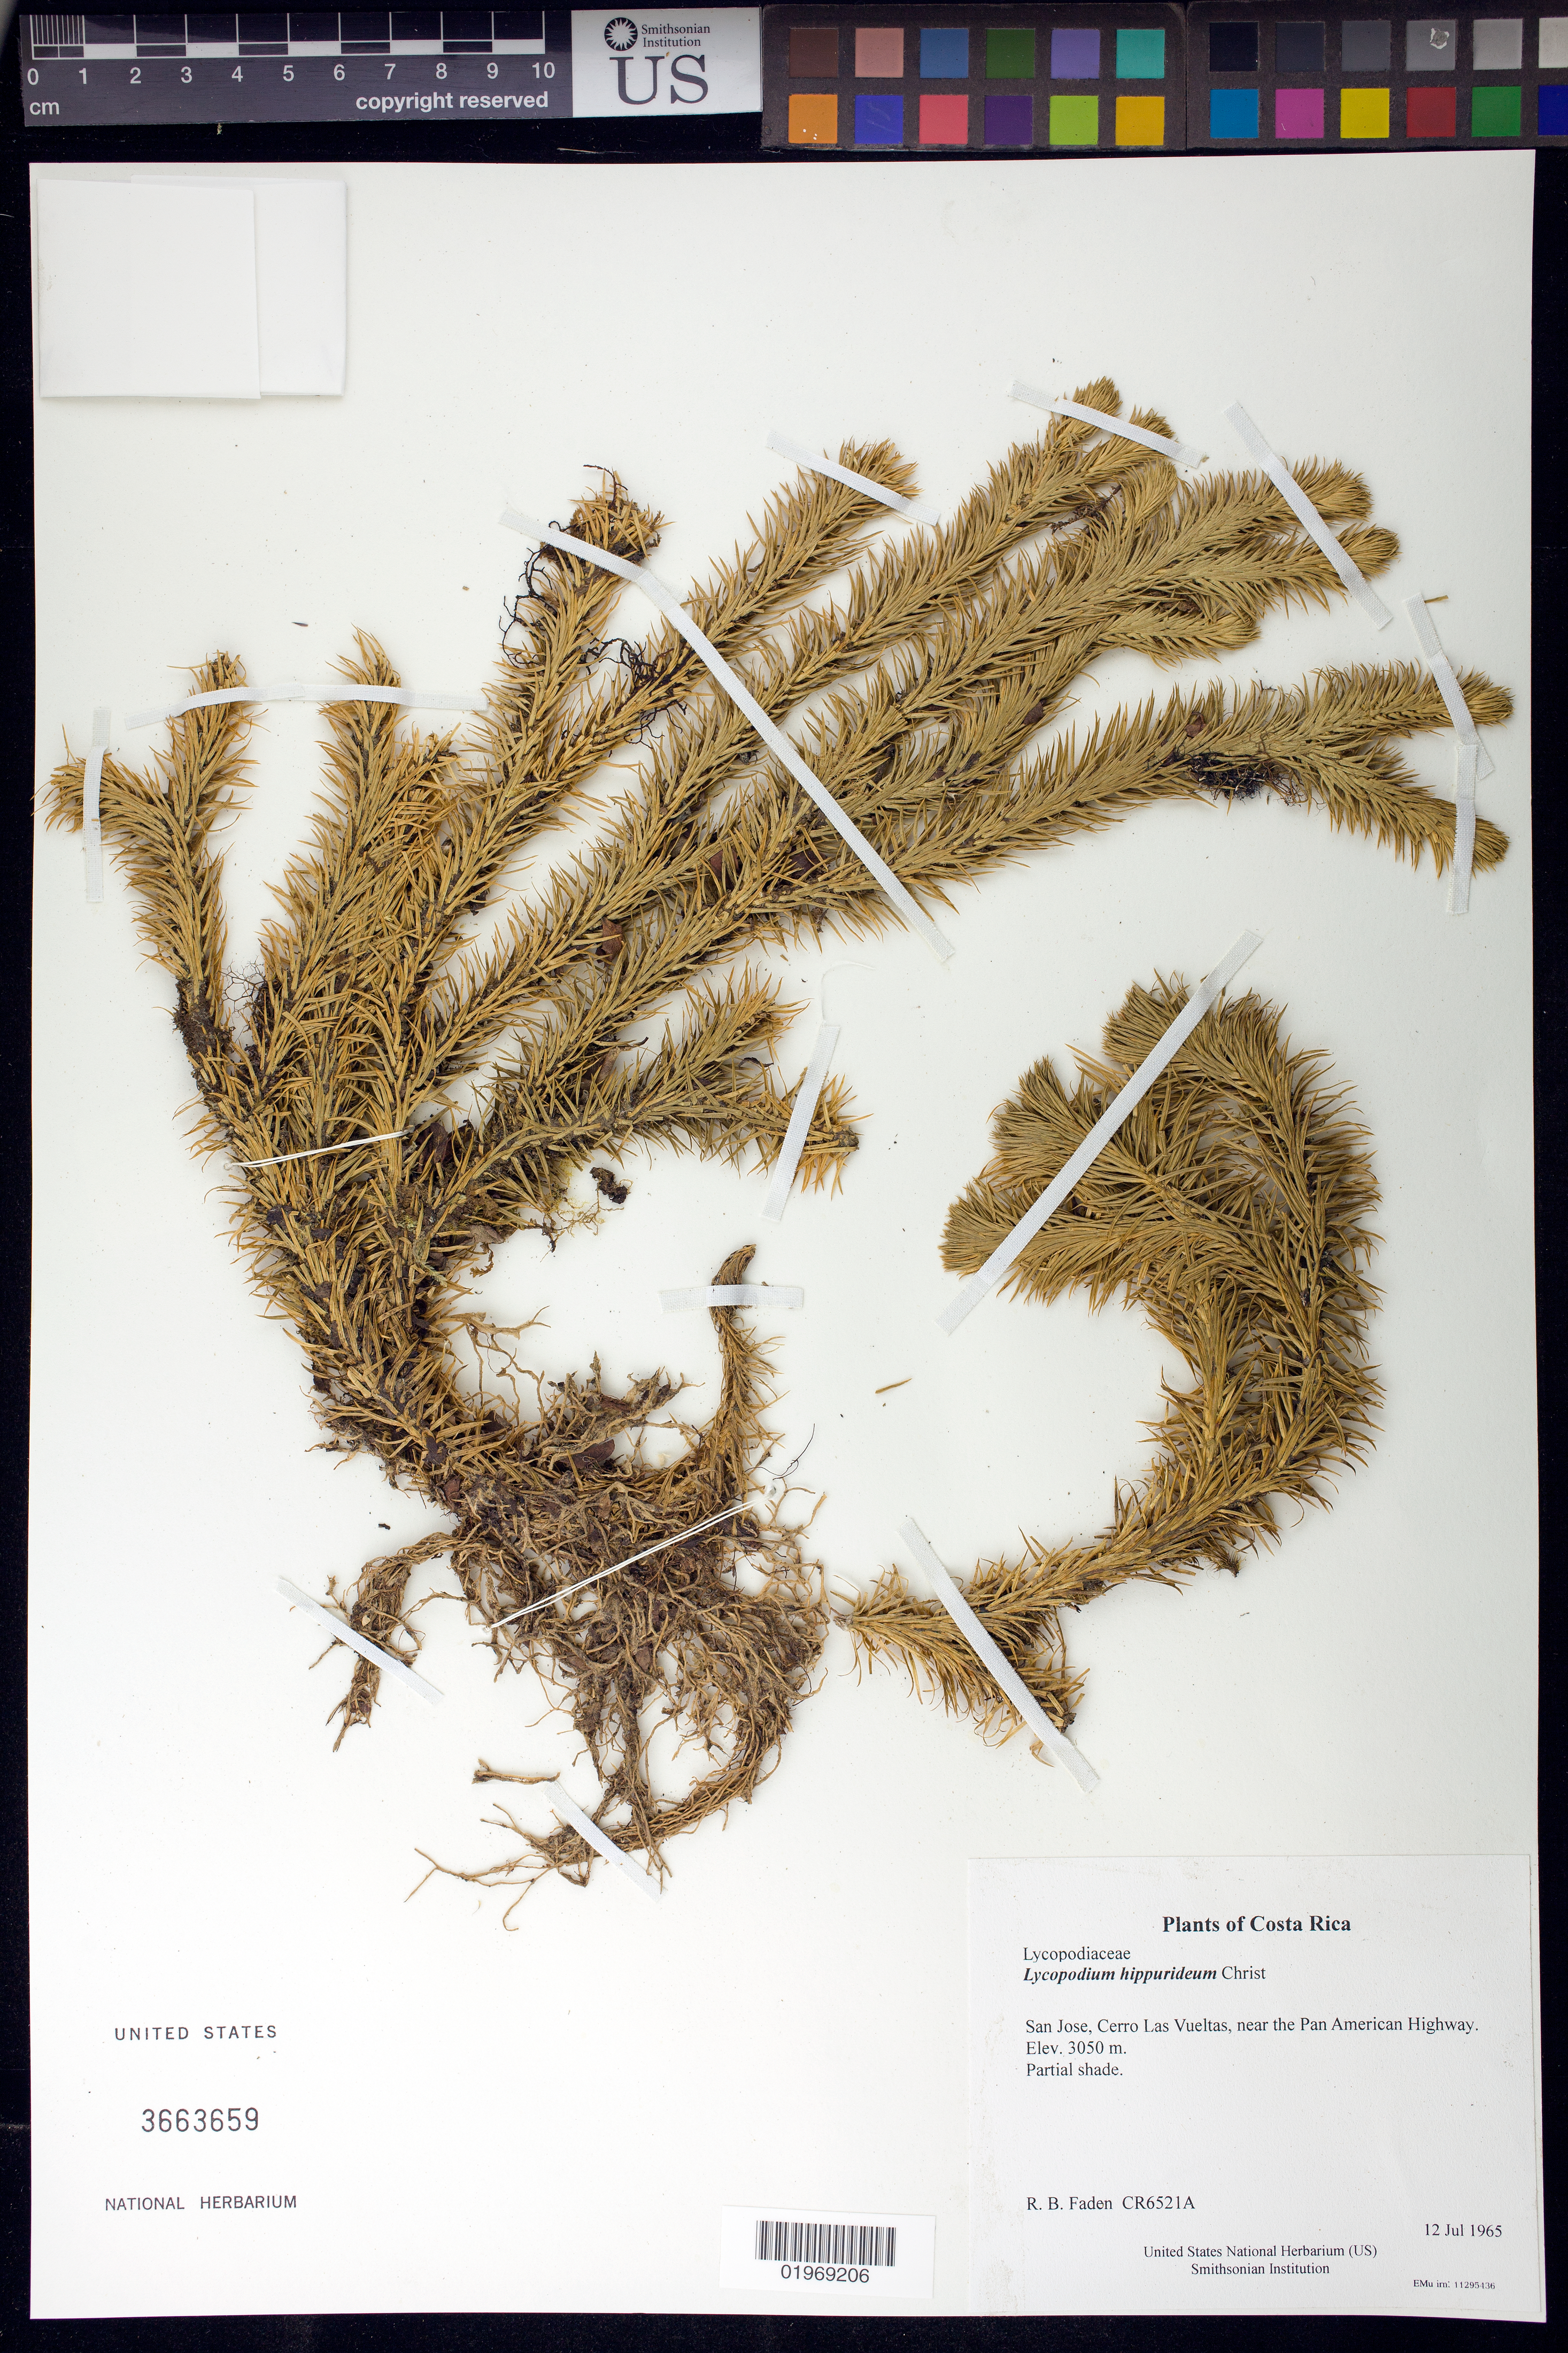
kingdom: Plantae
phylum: Tracheophyta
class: Lycopodiopsida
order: Lycopodiales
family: Lycopodiaceae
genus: Phlegmariurus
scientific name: Phlegmariurus hippurideus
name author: (Christ) B. Øllg.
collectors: R. B. Faden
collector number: CR6521A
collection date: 1965-07-12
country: Costa Rica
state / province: San Jose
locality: Cerro Las Vueltas, near the Pan American Highway.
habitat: Partial shade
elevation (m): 3050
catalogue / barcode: US 3663659